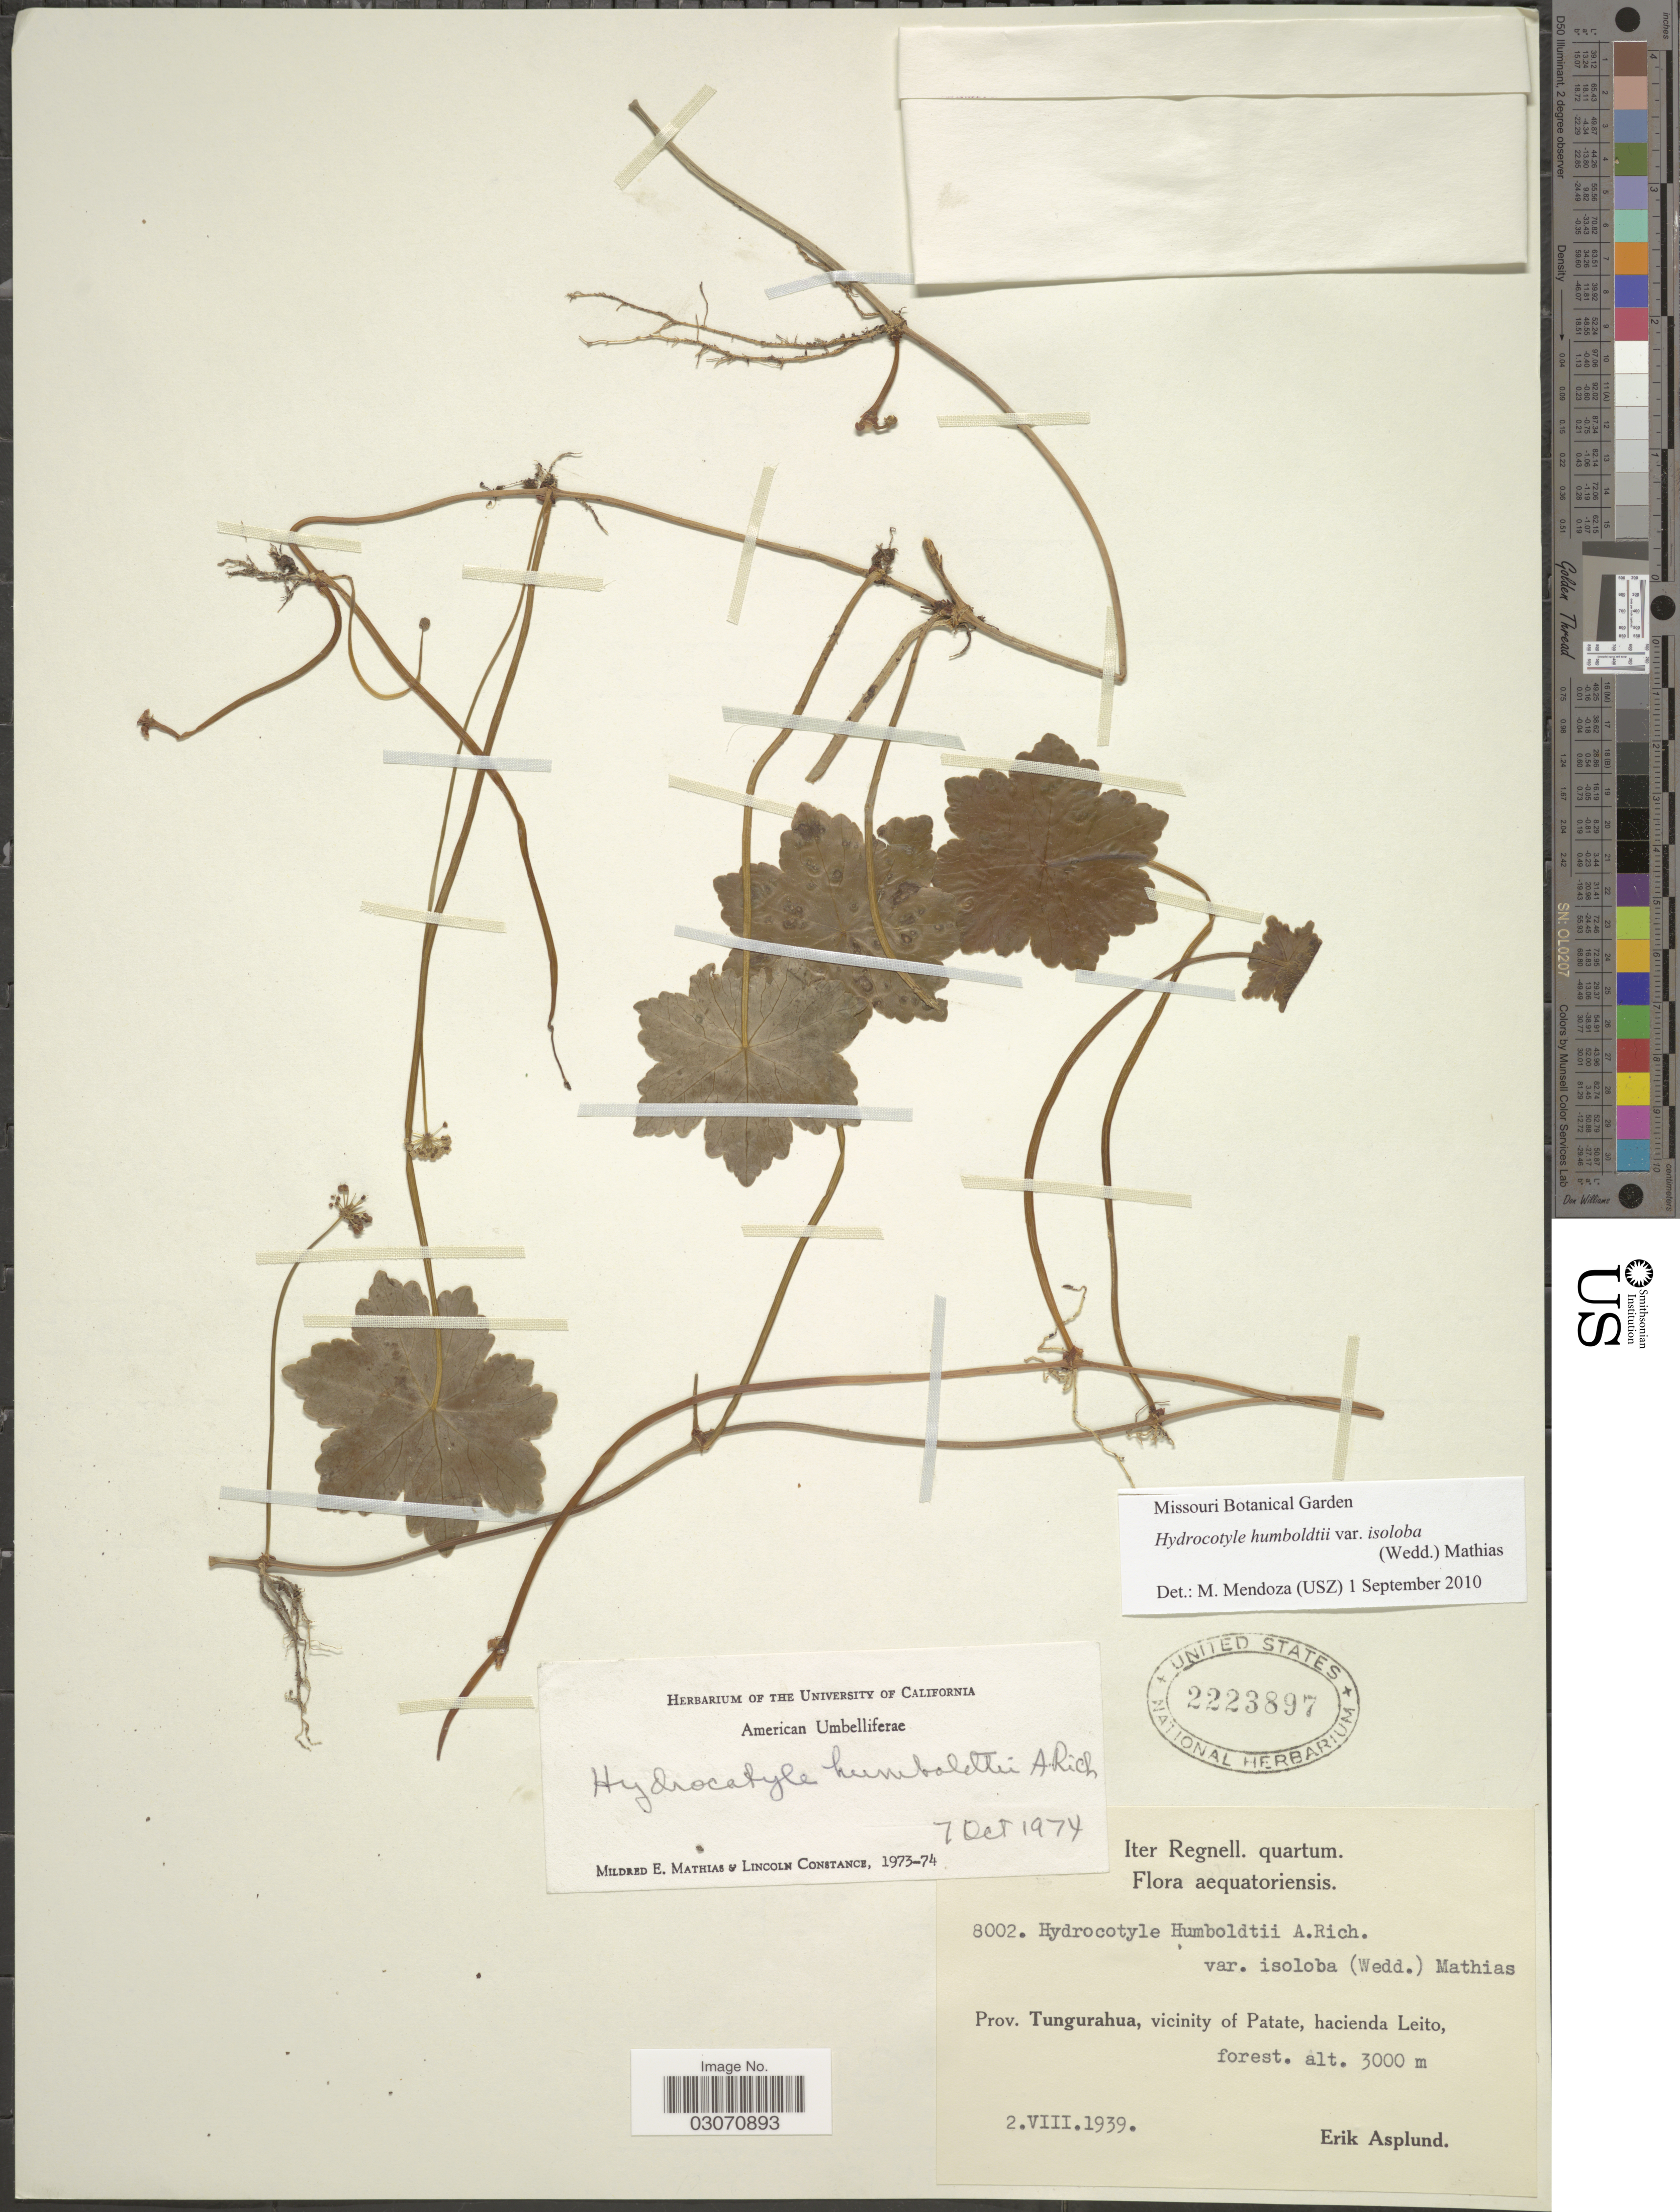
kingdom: Plantae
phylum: Tracheophyta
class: Magnoliopsida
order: Apiales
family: Araliaceae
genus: Hydrocotyle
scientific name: Hydrocotyle humboldtii var. isoloba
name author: Mathias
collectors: E. Asplund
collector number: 8002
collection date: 1939-08-02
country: Ecuador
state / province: Tungurahua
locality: Vicinity of Patate, hacienda Leito, forest.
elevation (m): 3000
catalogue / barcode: US 2223897